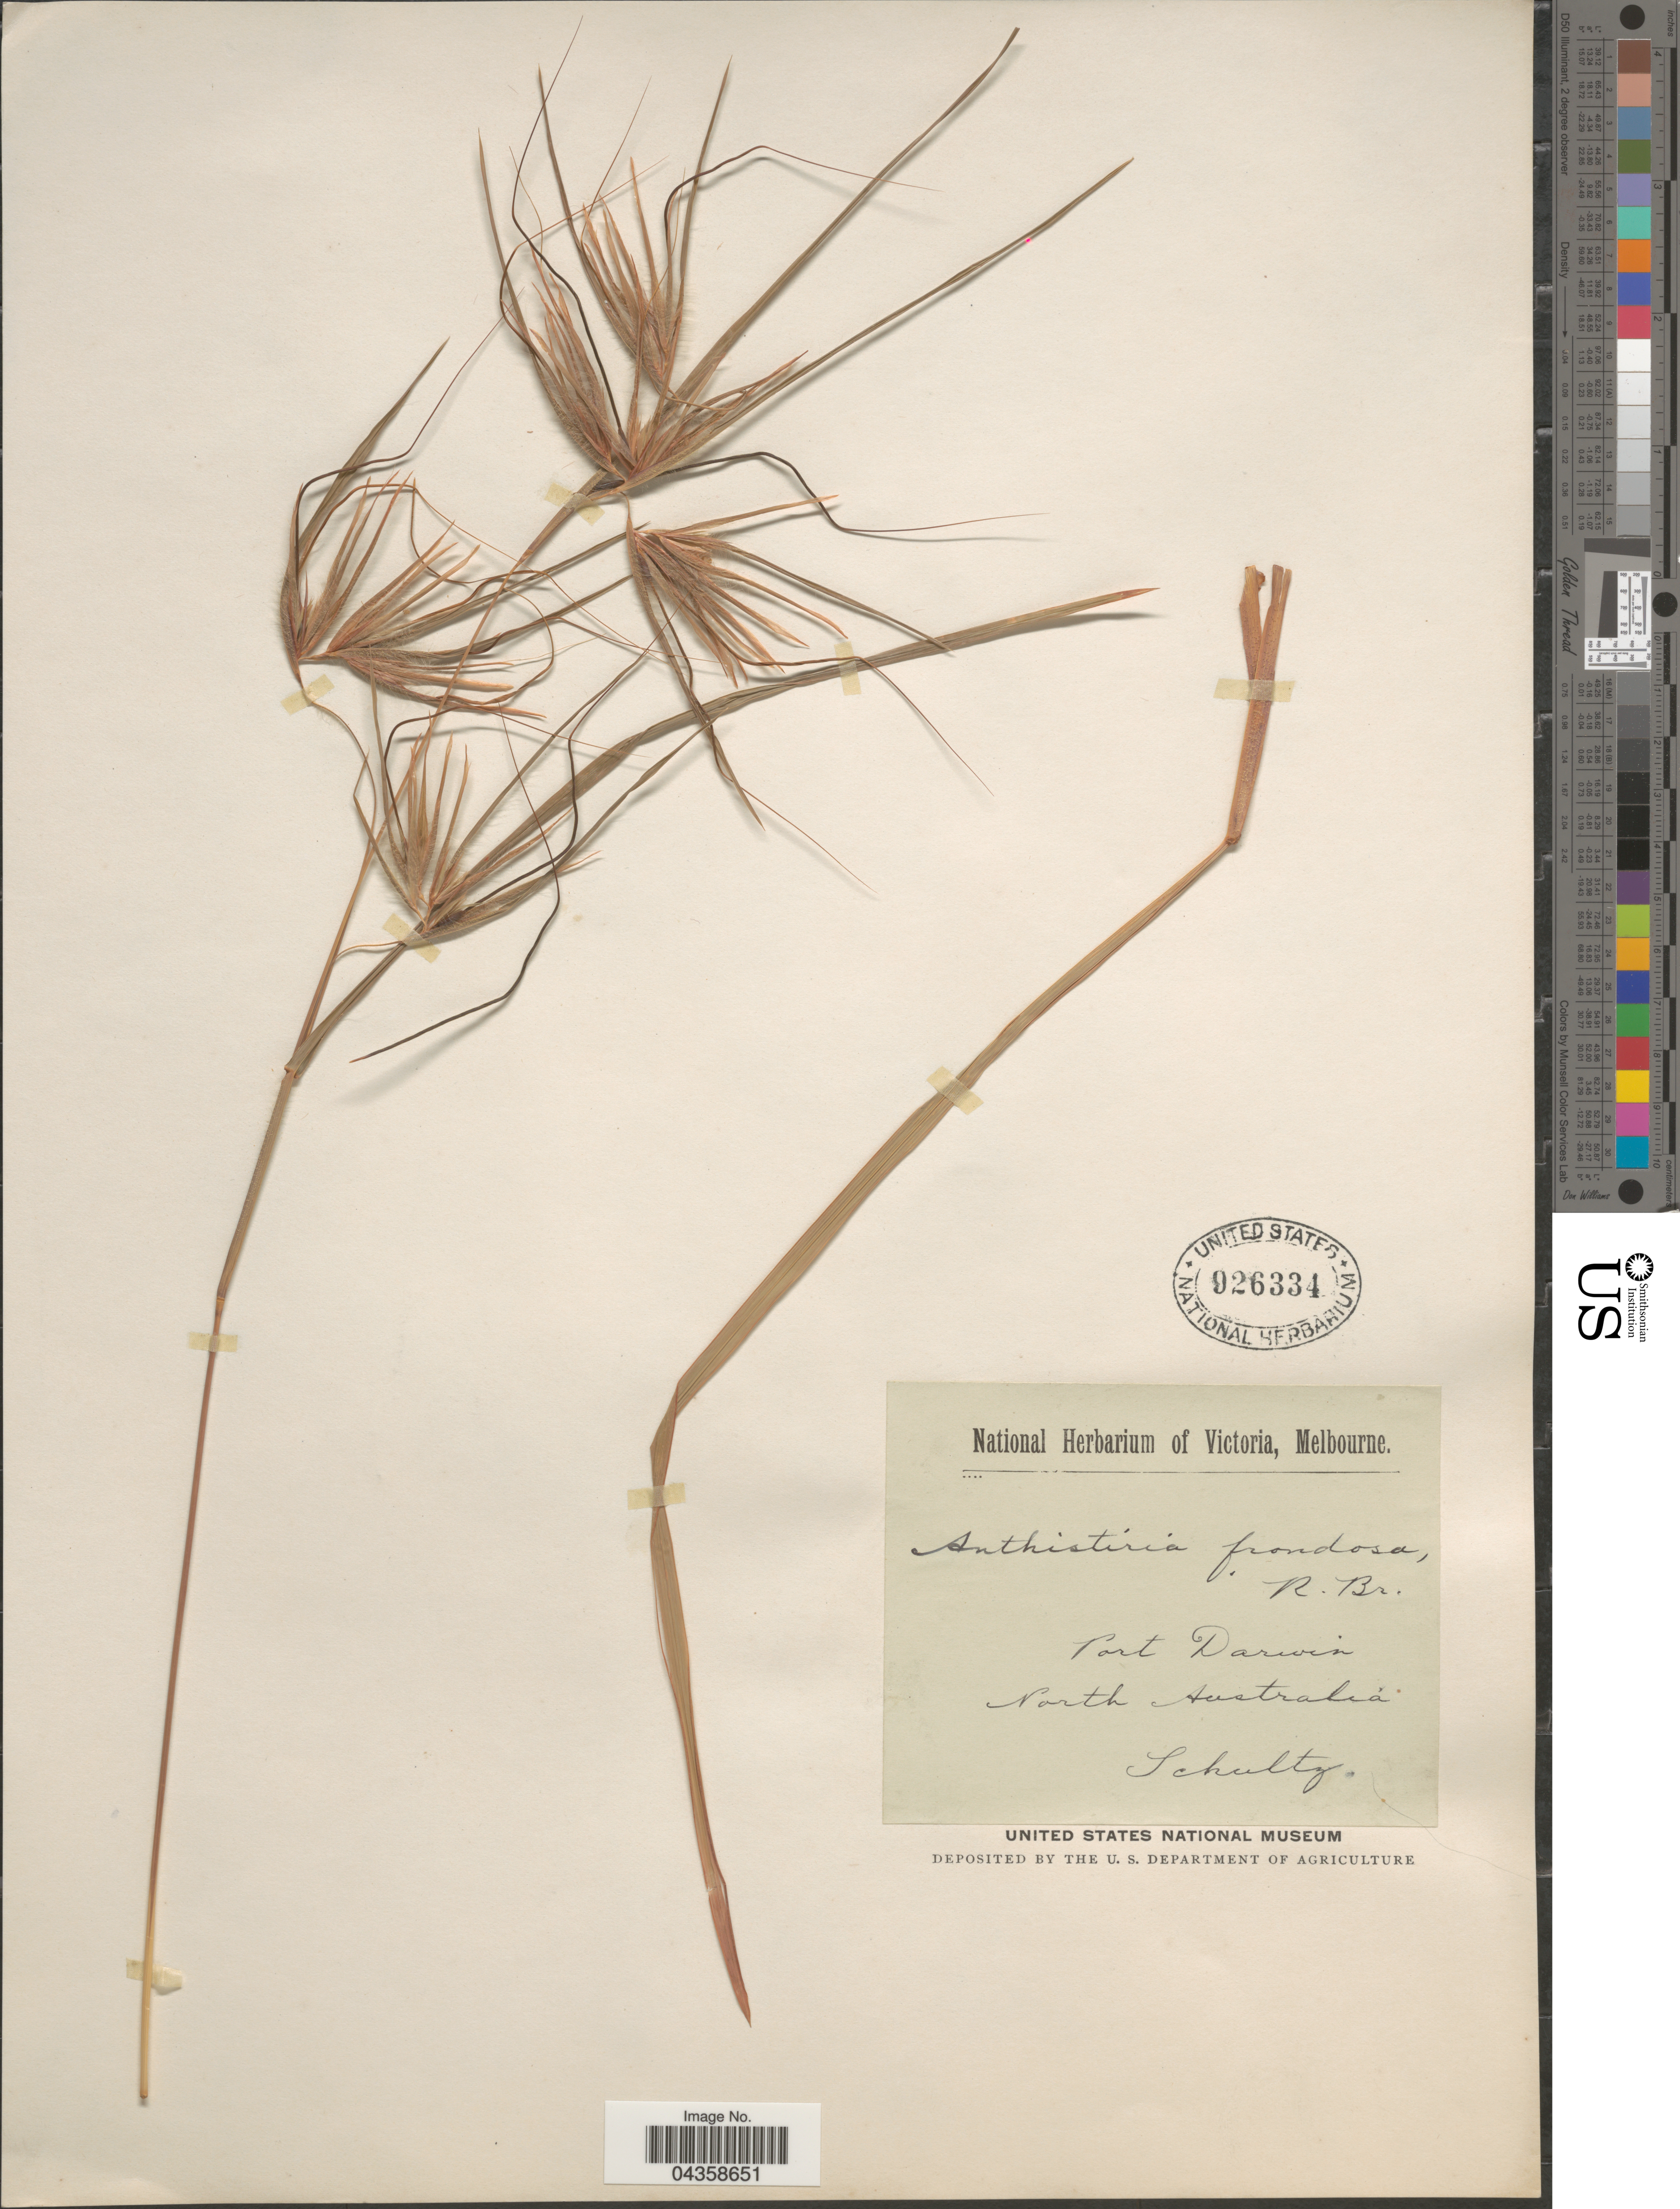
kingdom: Plantae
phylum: Tracheophyta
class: Liliopsida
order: Poales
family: Poaceae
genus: Themeda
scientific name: Themeda arguens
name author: (L.) Hack.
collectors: -. Schultz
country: Australia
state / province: Northern Territory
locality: Port Darwin. North Australia.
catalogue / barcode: US 926334